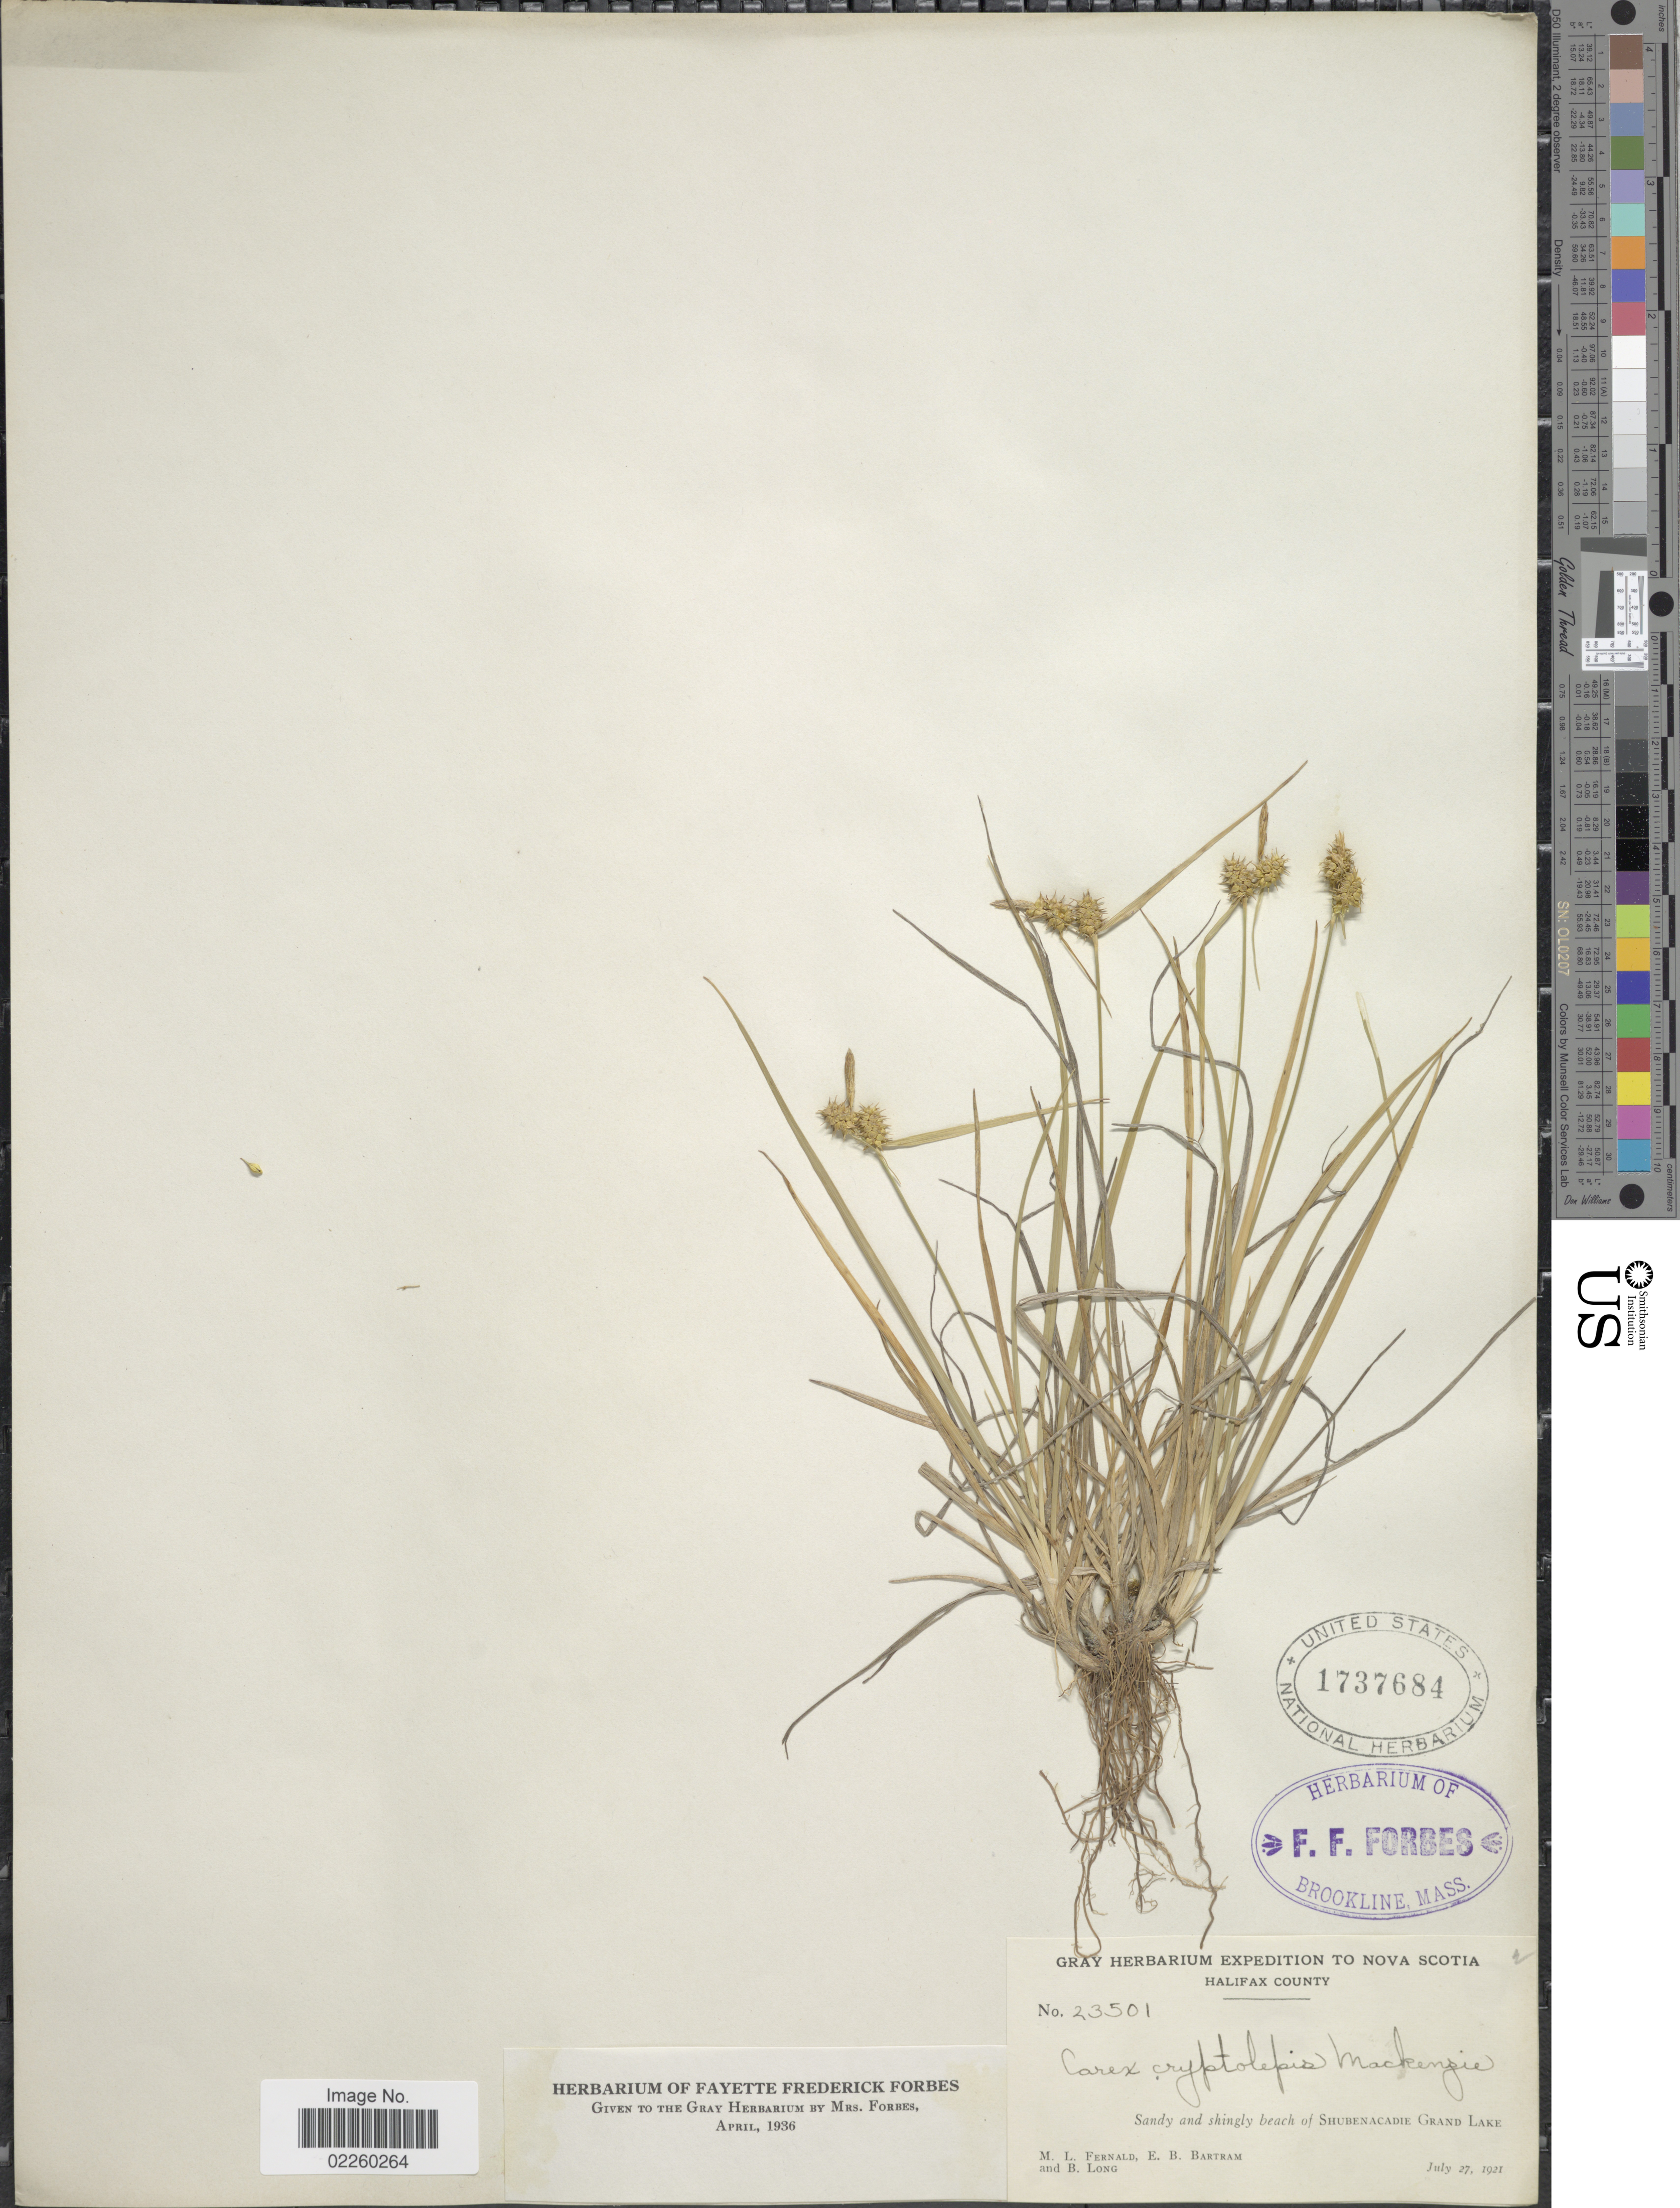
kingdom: Plantae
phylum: Tracheophyta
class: Liliopsida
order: Poales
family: Cyperaceae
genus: Carex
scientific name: Carex cryptolepis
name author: Mack.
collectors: M. L. Fernald, E. B. Bartram & B. Long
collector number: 23501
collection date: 1921-07-27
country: Canada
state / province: Nova Scotia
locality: Halifax County, Sandy and shingly beach of Shubenacadie Grand Lake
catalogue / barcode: US 1737684